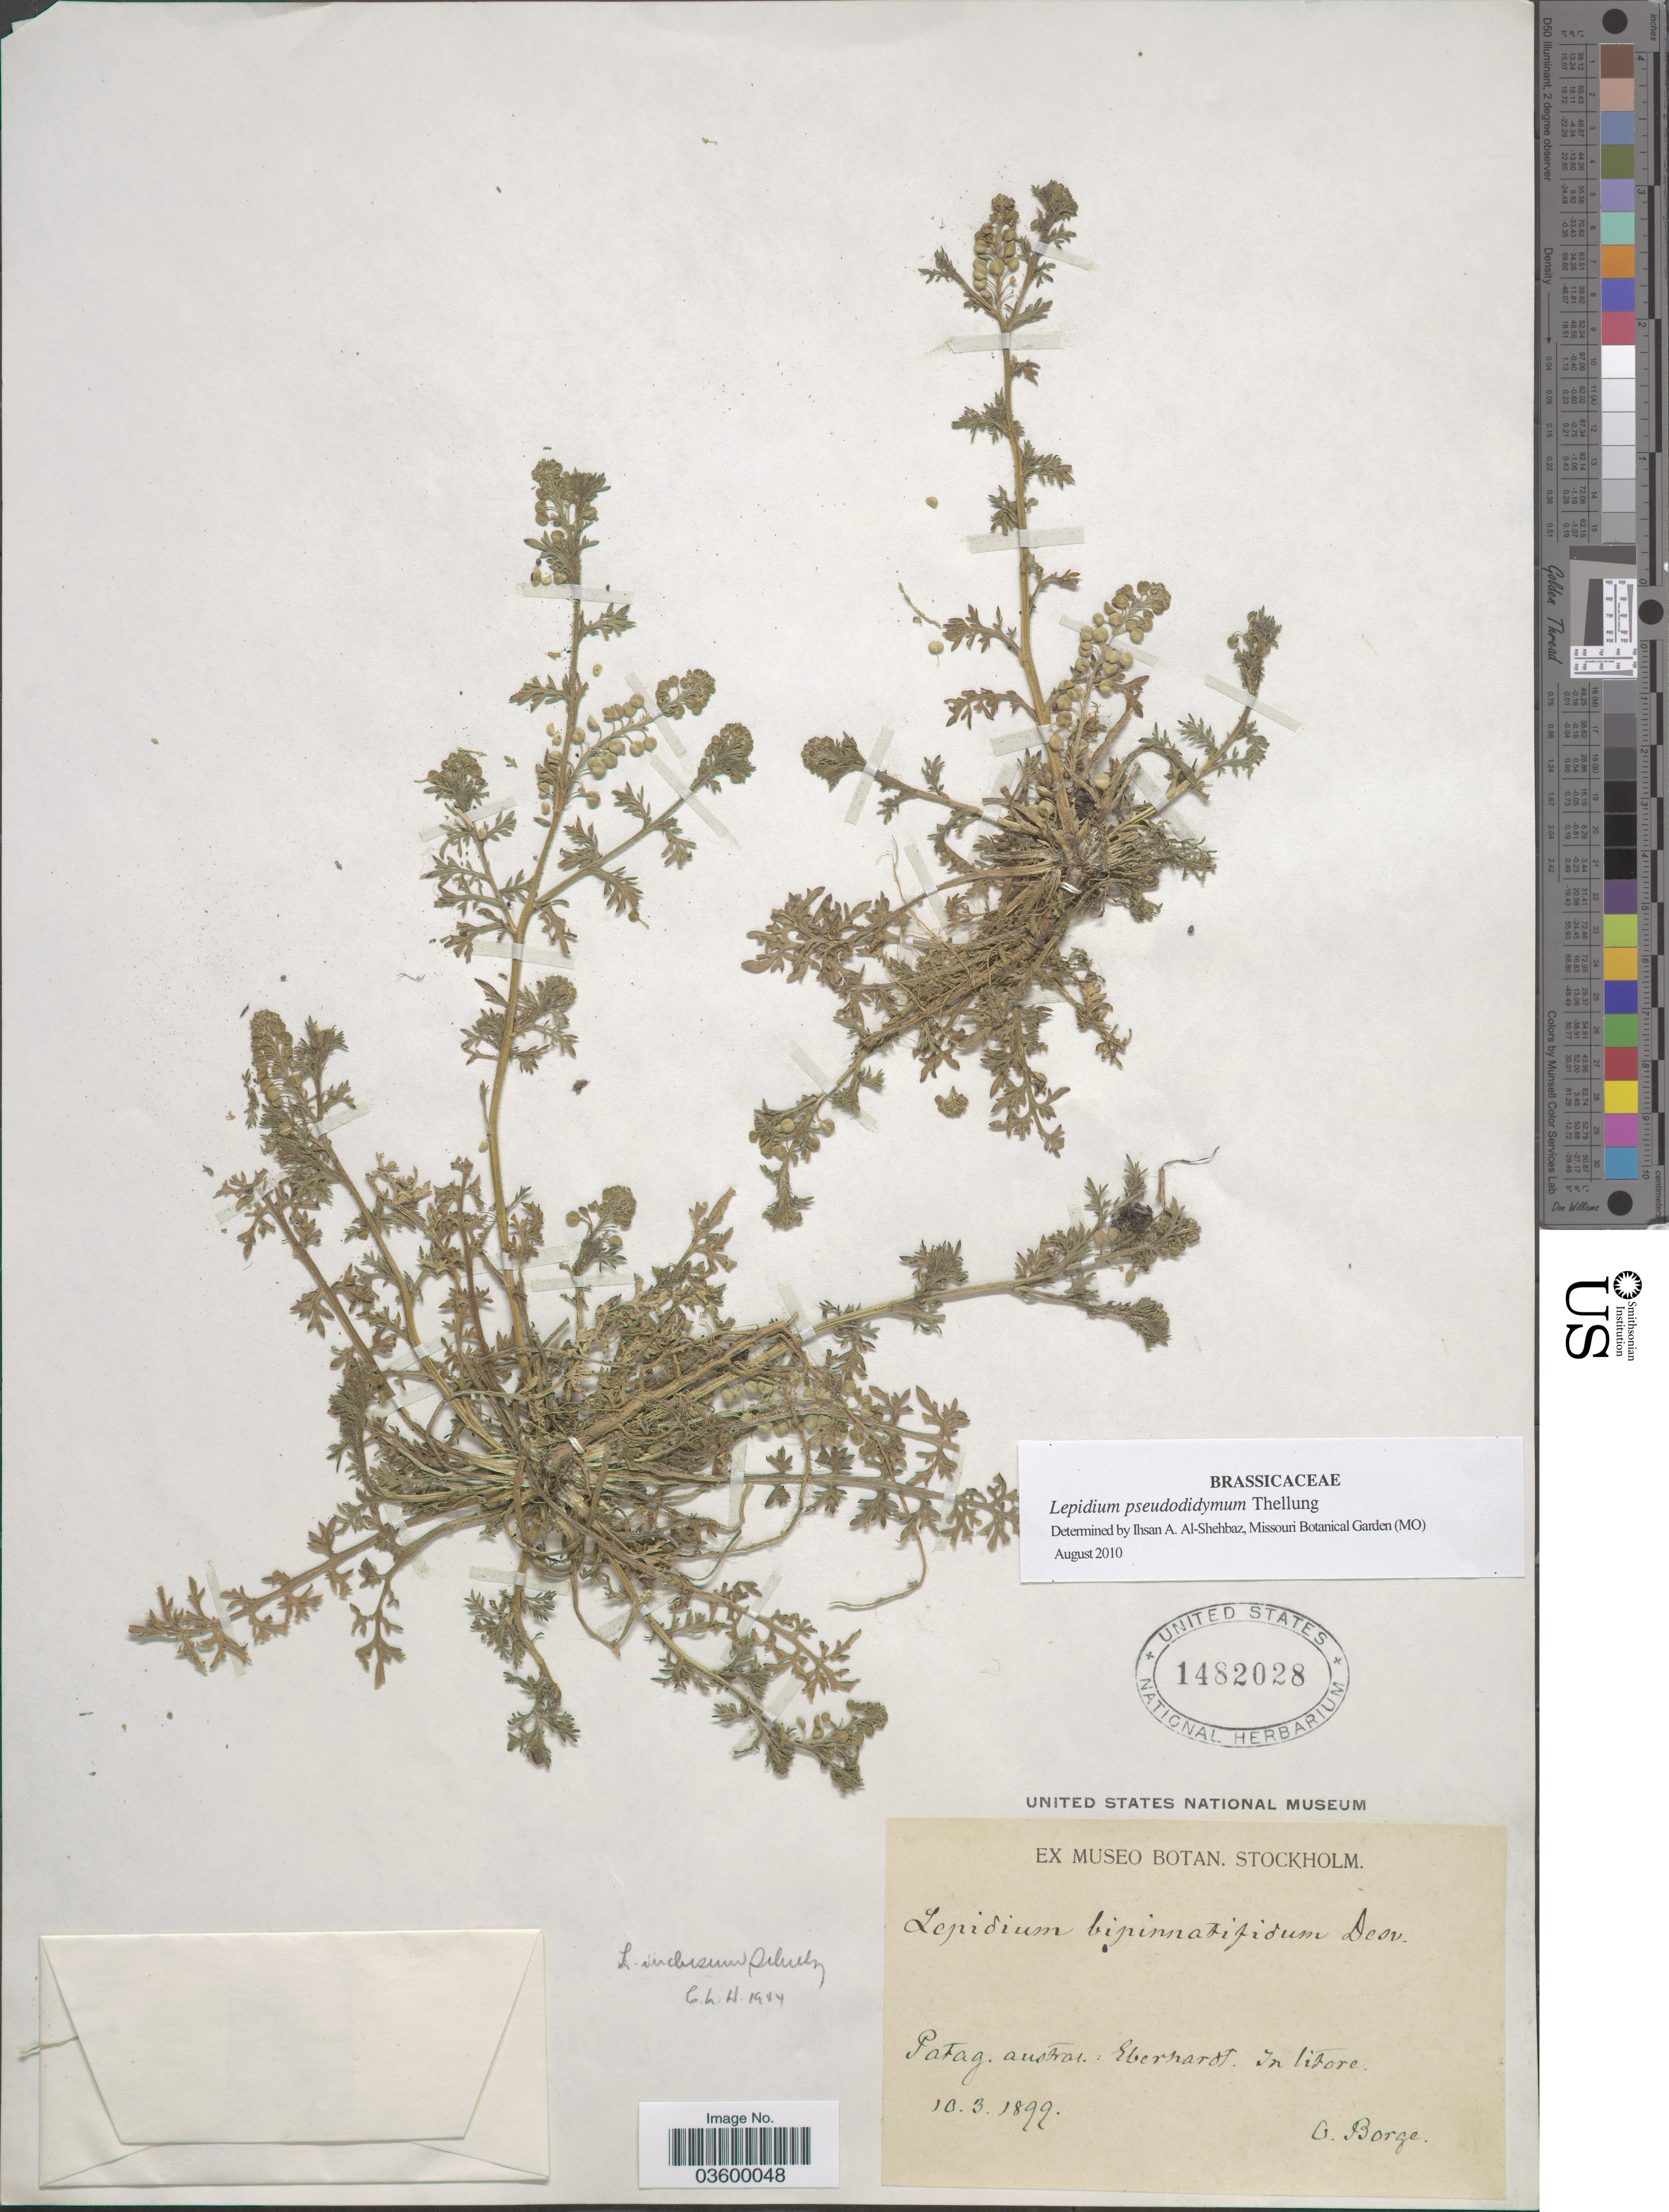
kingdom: Plantae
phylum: Tracheophyta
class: Magnoliopsida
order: Brassicales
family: Brassicaceae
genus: Lepidium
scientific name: Lepidium pseudo-didymus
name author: Thell. ex Druce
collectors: O. Borge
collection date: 1899-03-10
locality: Patag. austral.: Eberhardt. In litore.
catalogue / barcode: US 1482028